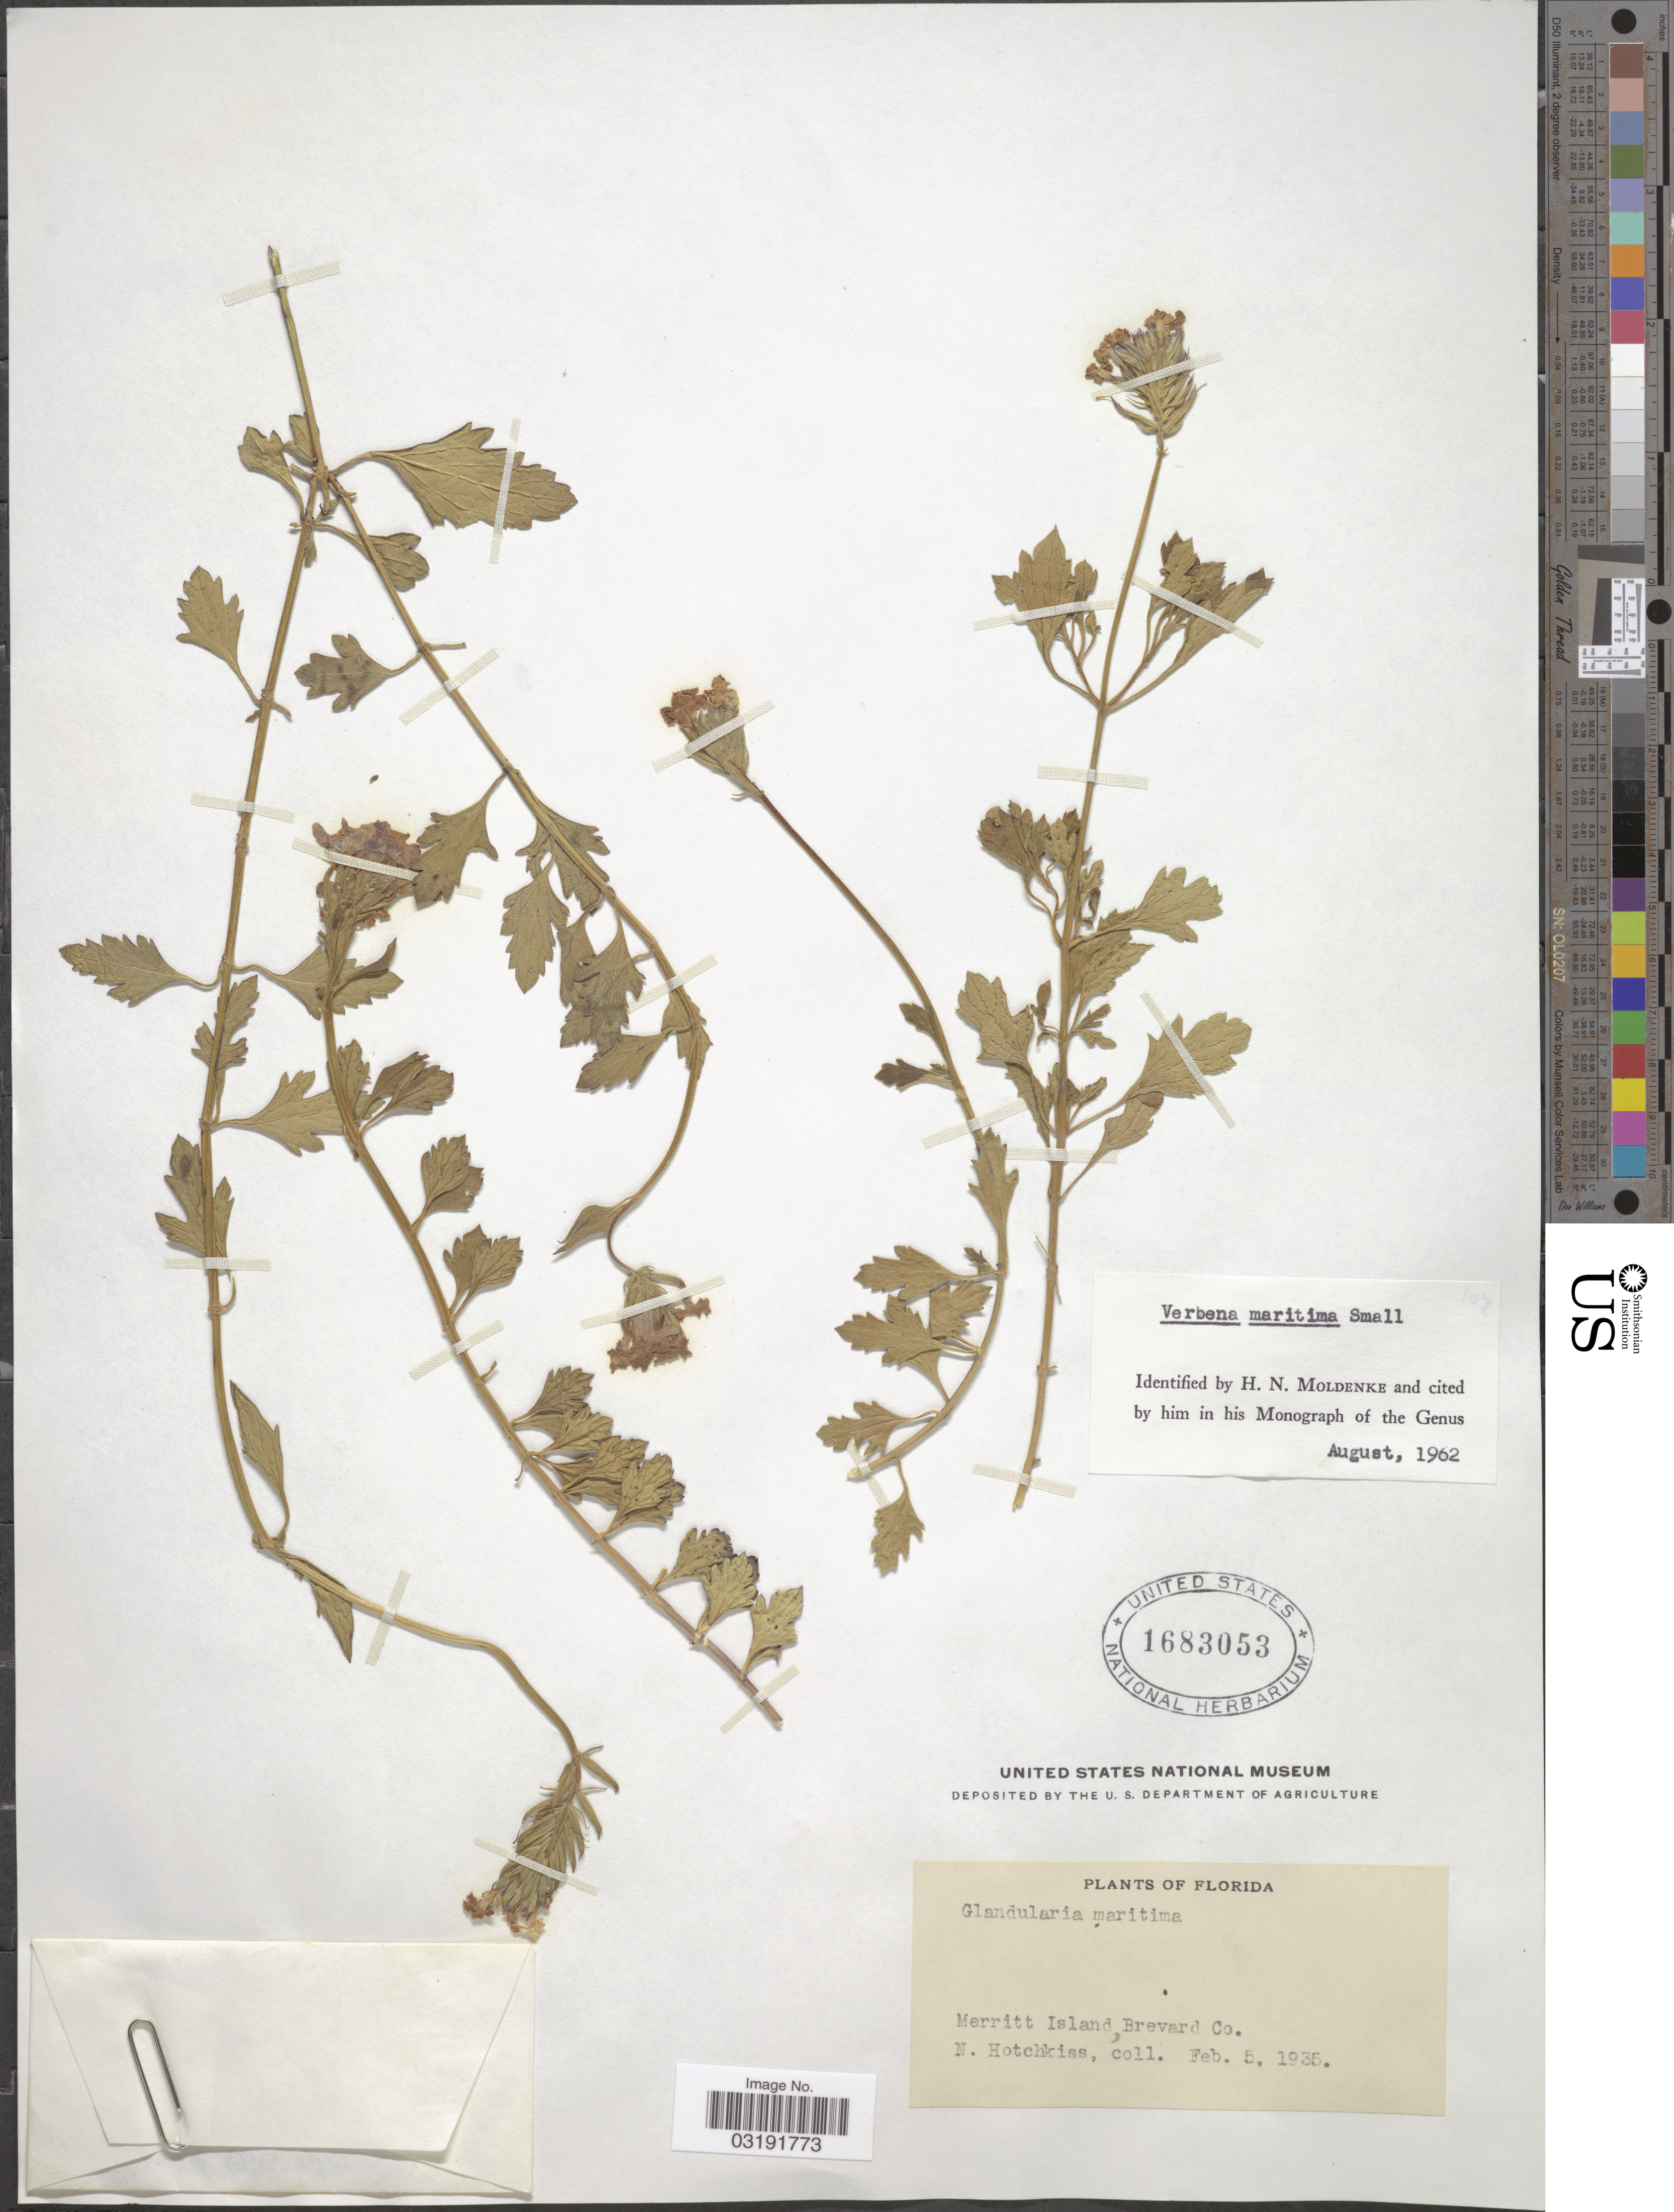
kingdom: Plantae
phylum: Tracheophyta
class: Magnoliopsida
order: Lamiales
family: Verbenaceae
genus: Verbena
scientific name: Verbena maritima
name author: Small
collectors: N. Hotchkiss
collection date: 1935-02-05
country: United States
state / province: Florida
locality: Merritt Island, Brevard Co.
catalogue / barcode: US 1683053